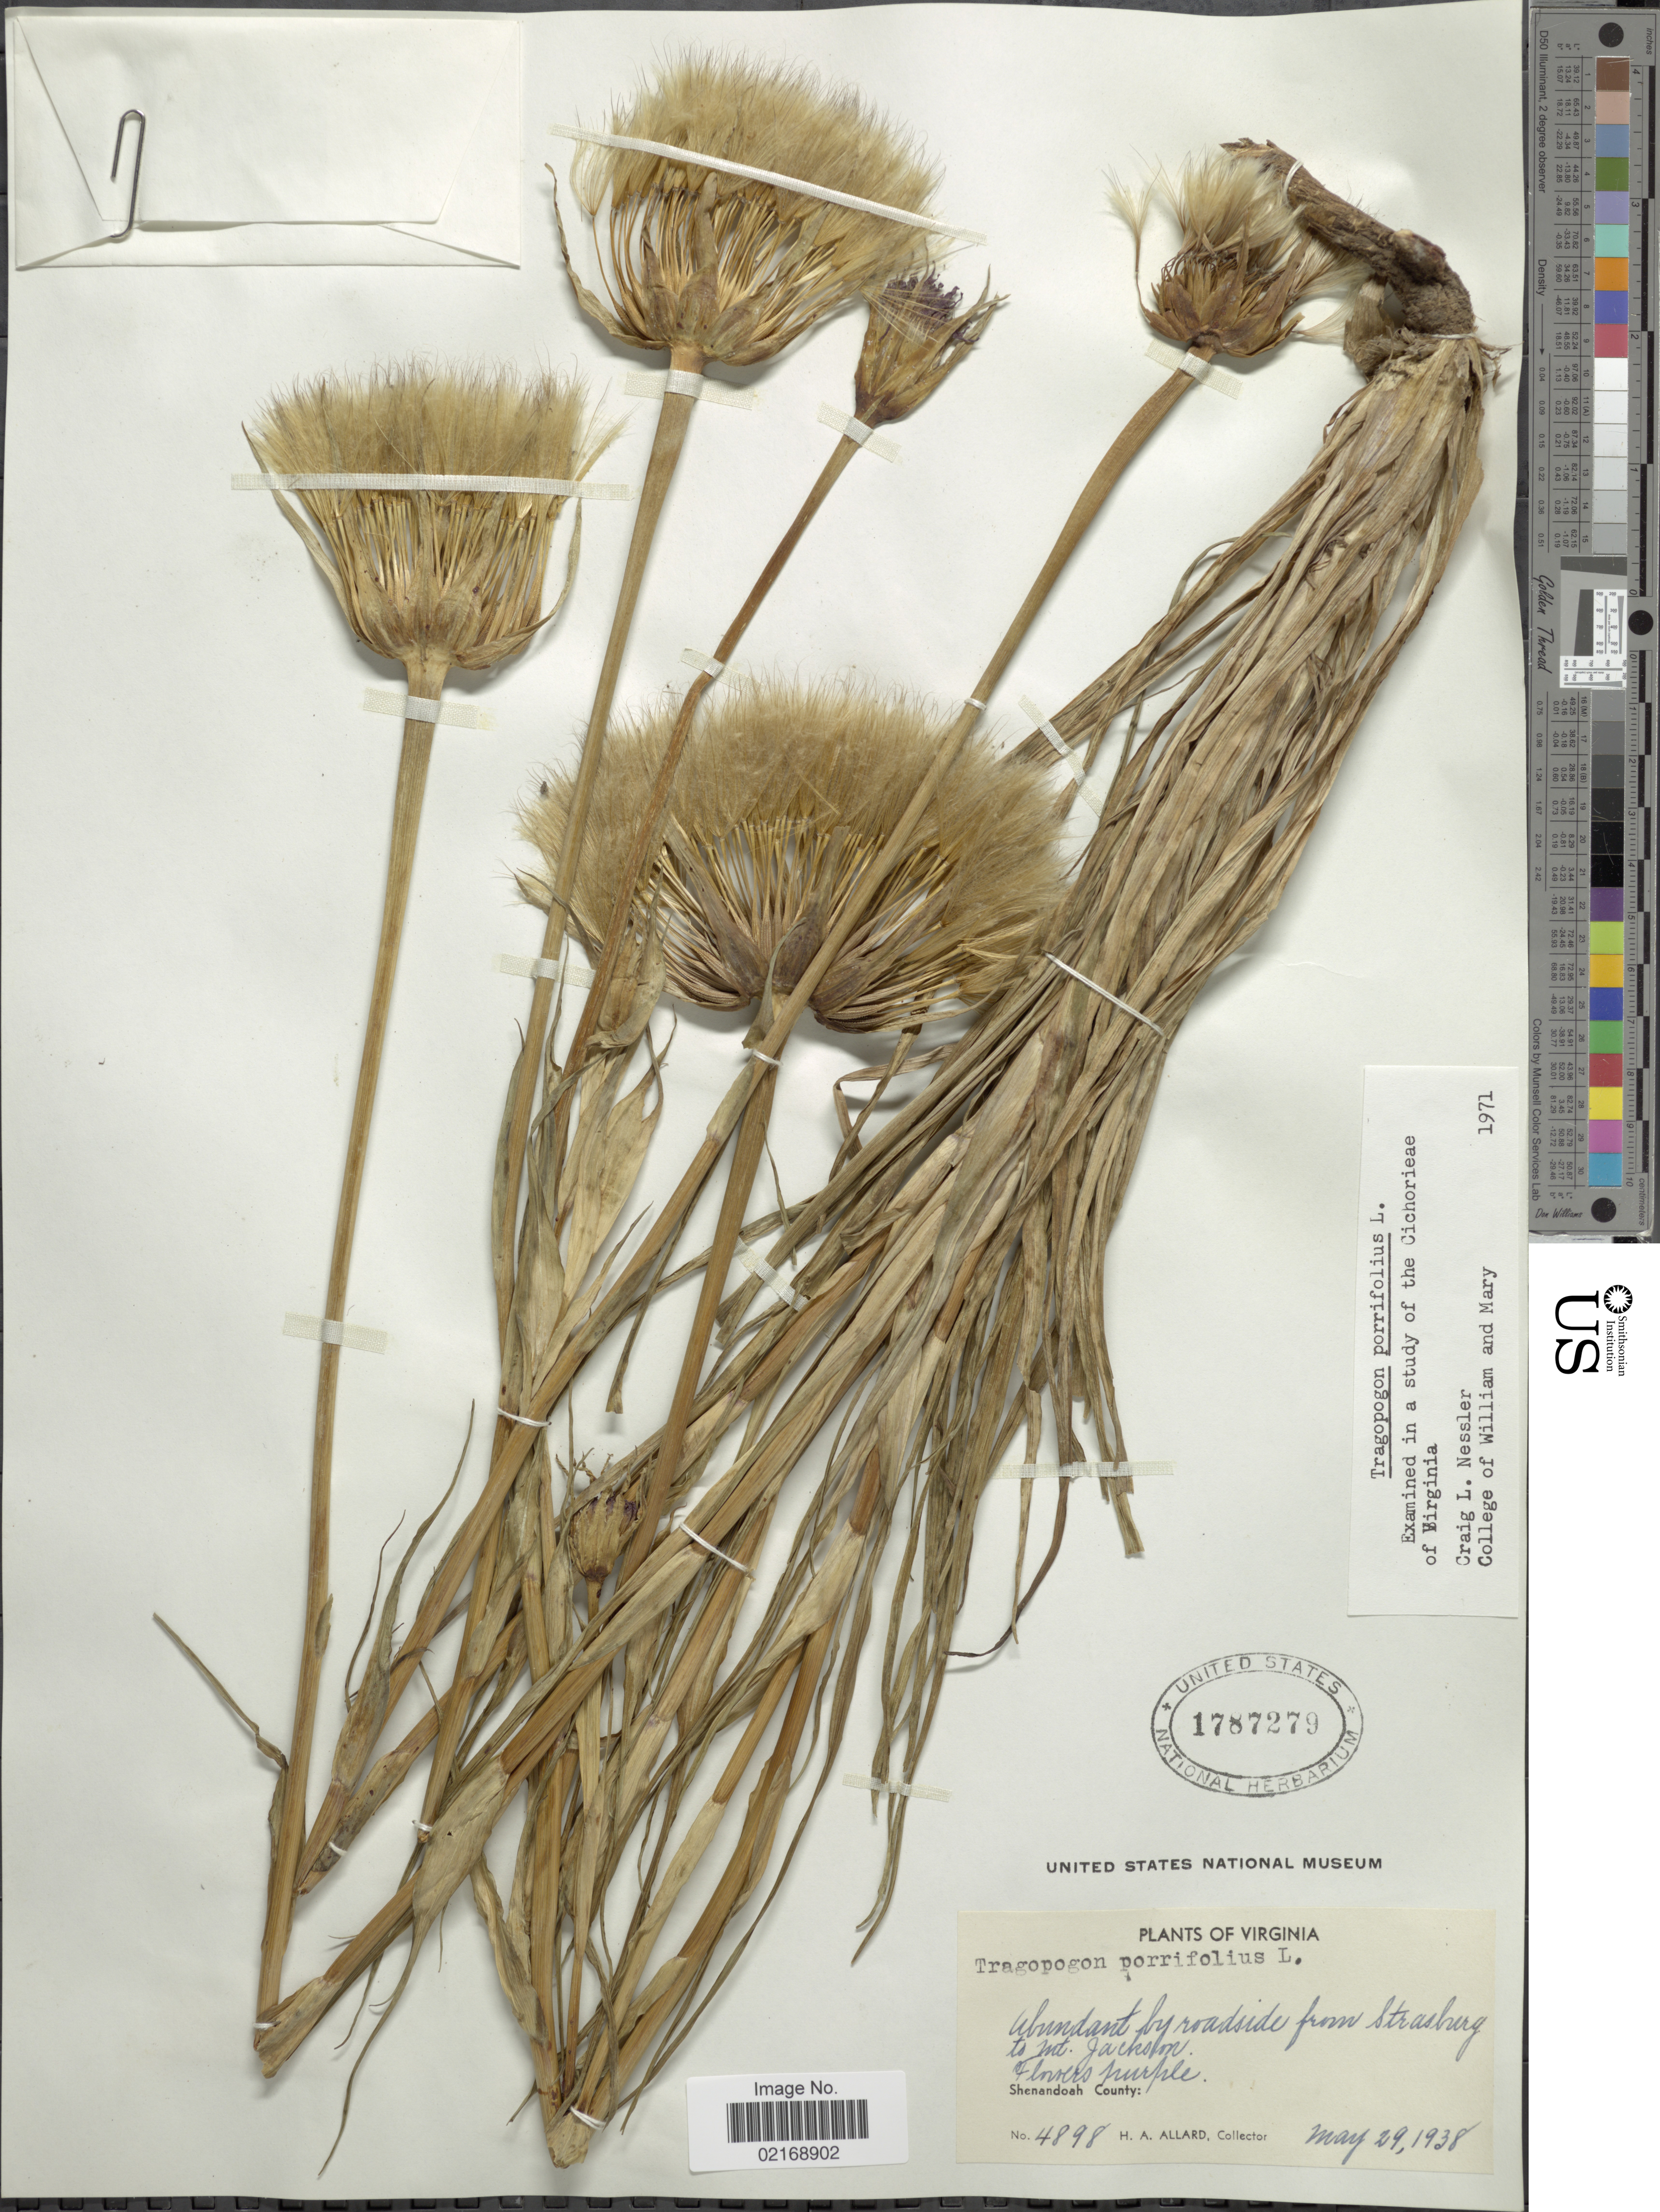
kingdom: Plantae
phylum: Tracheophyta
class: Magnoliopsida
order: Asterales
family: Asteraceae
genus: Tragopogon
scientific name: Tragopogon porrifolius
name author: L.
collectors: H. A. Allard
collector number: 4898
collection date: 1938-05-29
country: United States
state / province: Virginia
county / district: Shenandoah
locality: From Strasburg to Mt. Jackson. Shenandoah County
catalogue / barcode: US 1787279